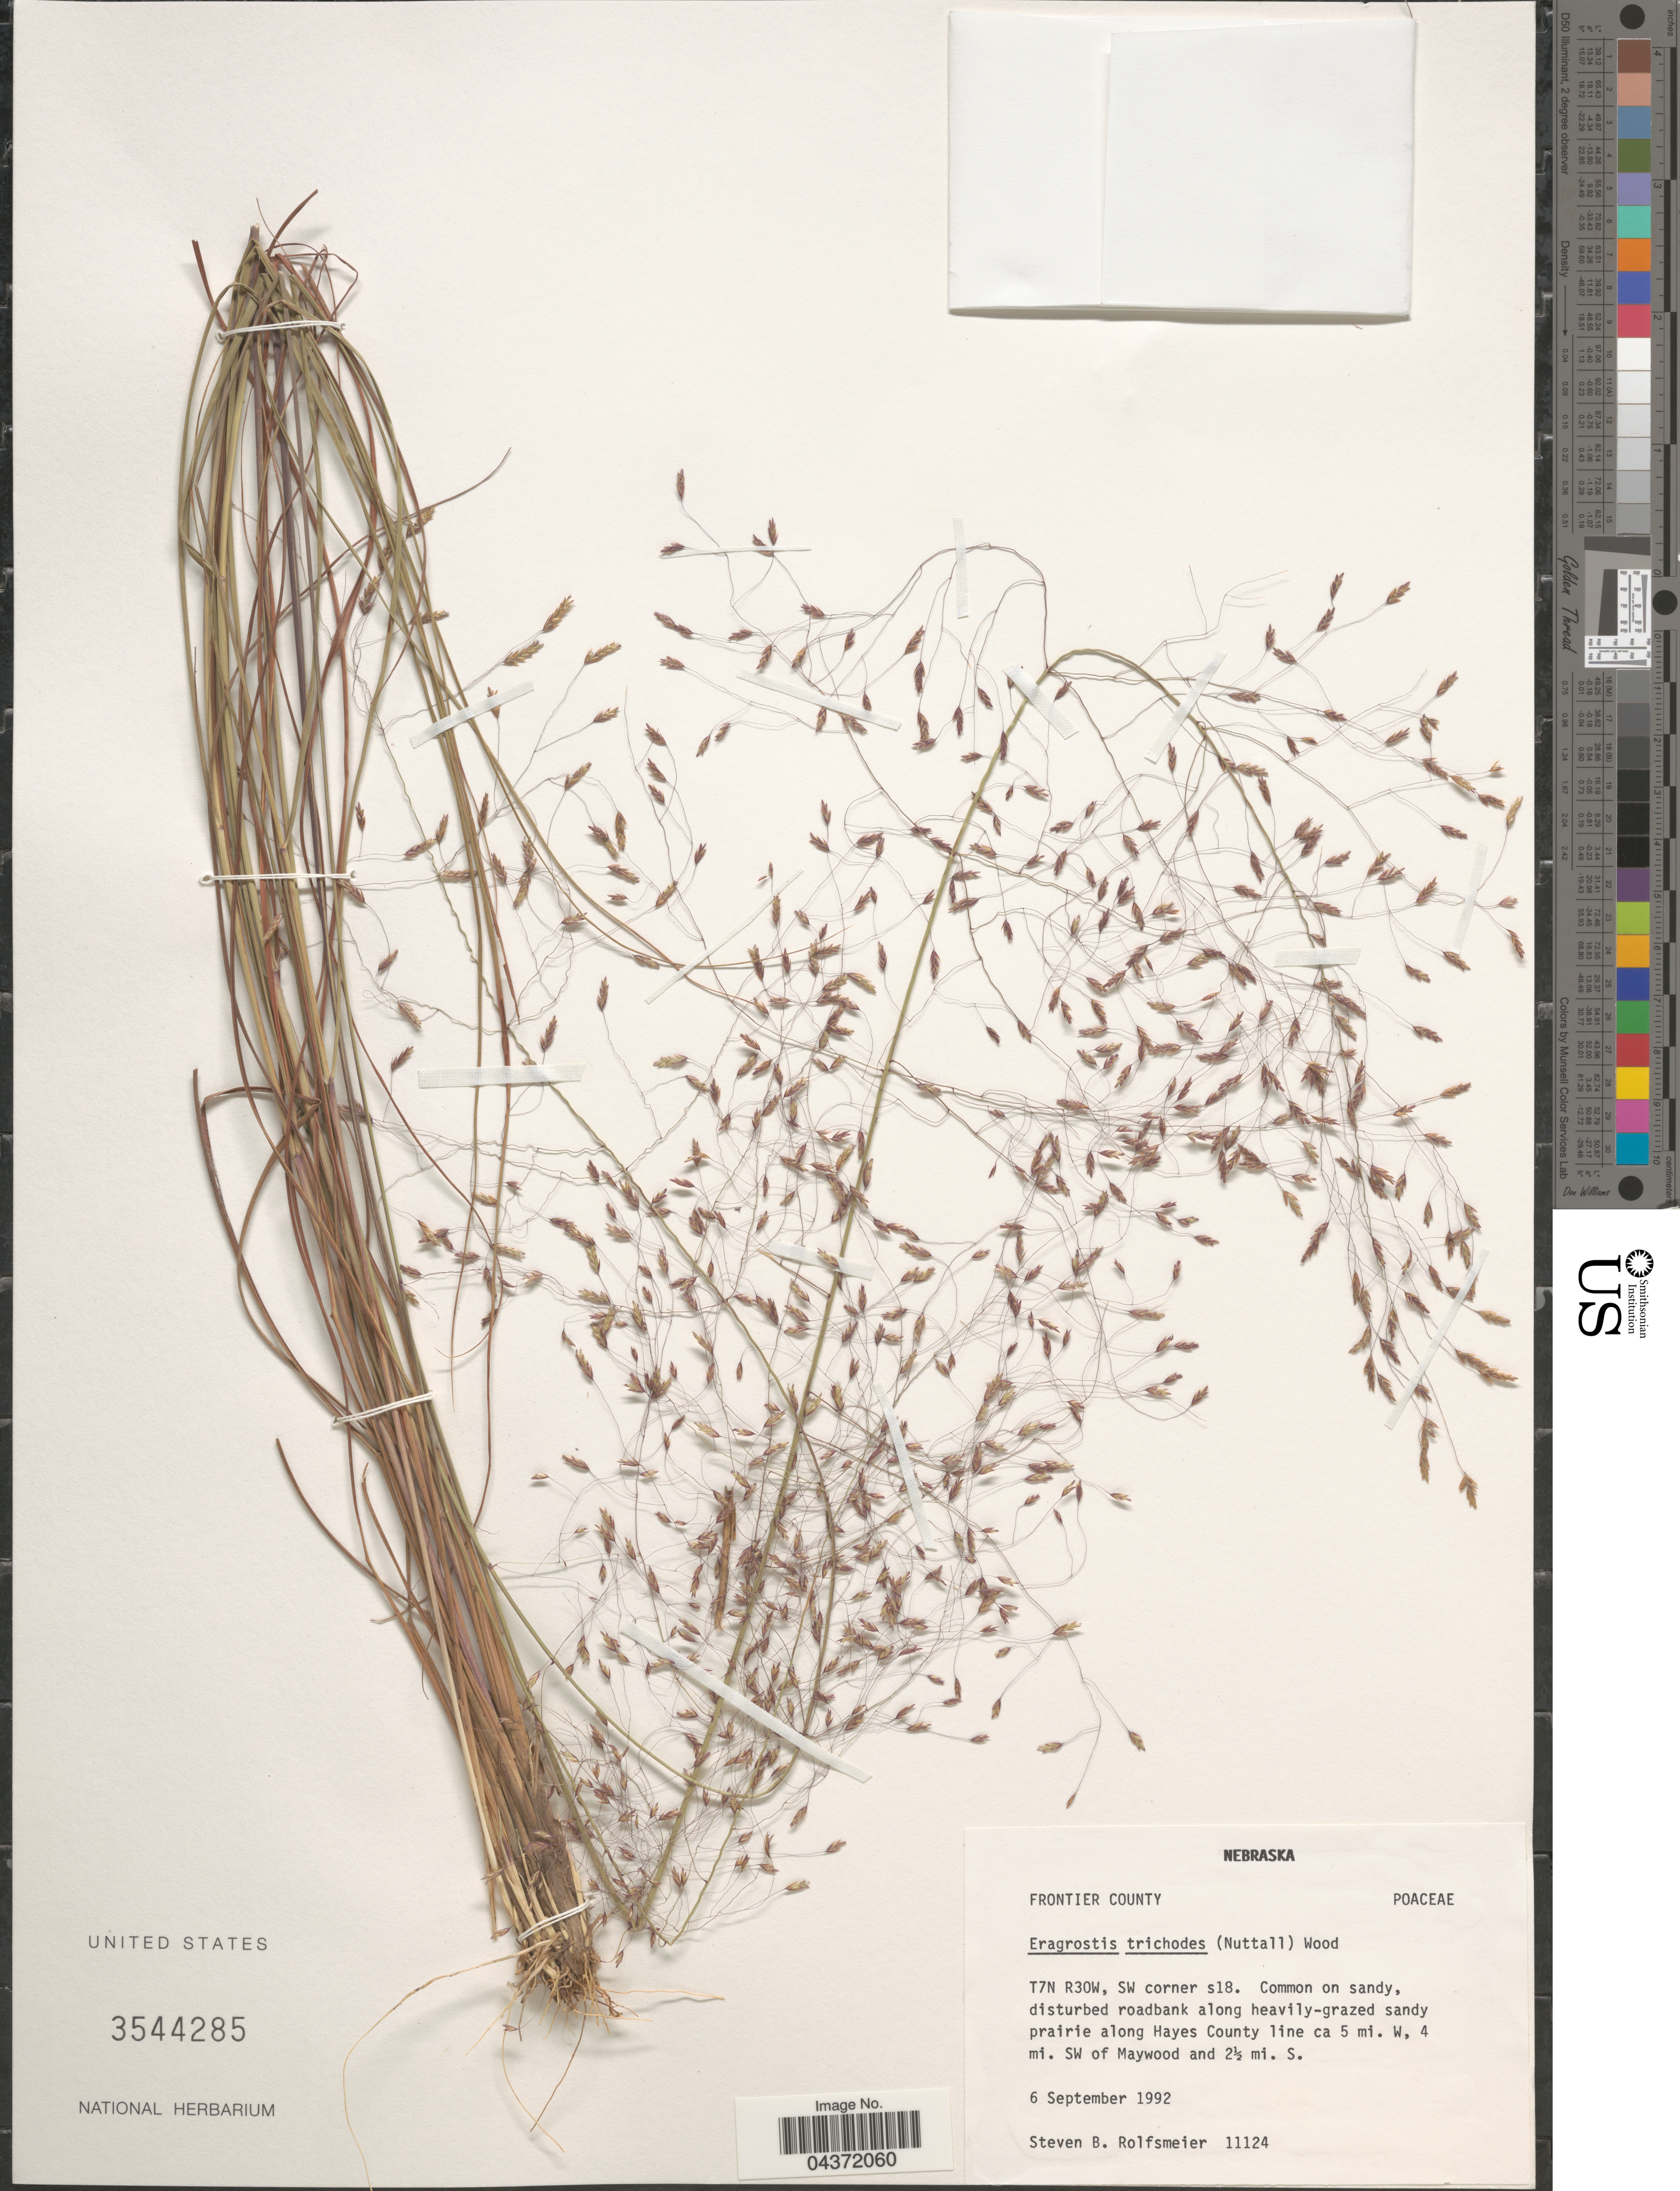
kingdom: Plantae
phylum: Tracheophyta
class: Liliopsida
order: Poales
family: Poaceae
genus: Eragrostis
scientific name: Eragrostis trichodes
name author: (Nutt.) Alph. Wood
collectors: S. Rolfsmeier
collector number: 11124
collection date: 1992-09-06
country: United States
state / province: Nebraska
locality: T7N R30W, SW corner s18. Prairie along Hayes County line ca 5 mi. W, 4 mi. SW of Maywood and 2½ mi. S. Frontier County.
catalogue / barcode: US 3544285